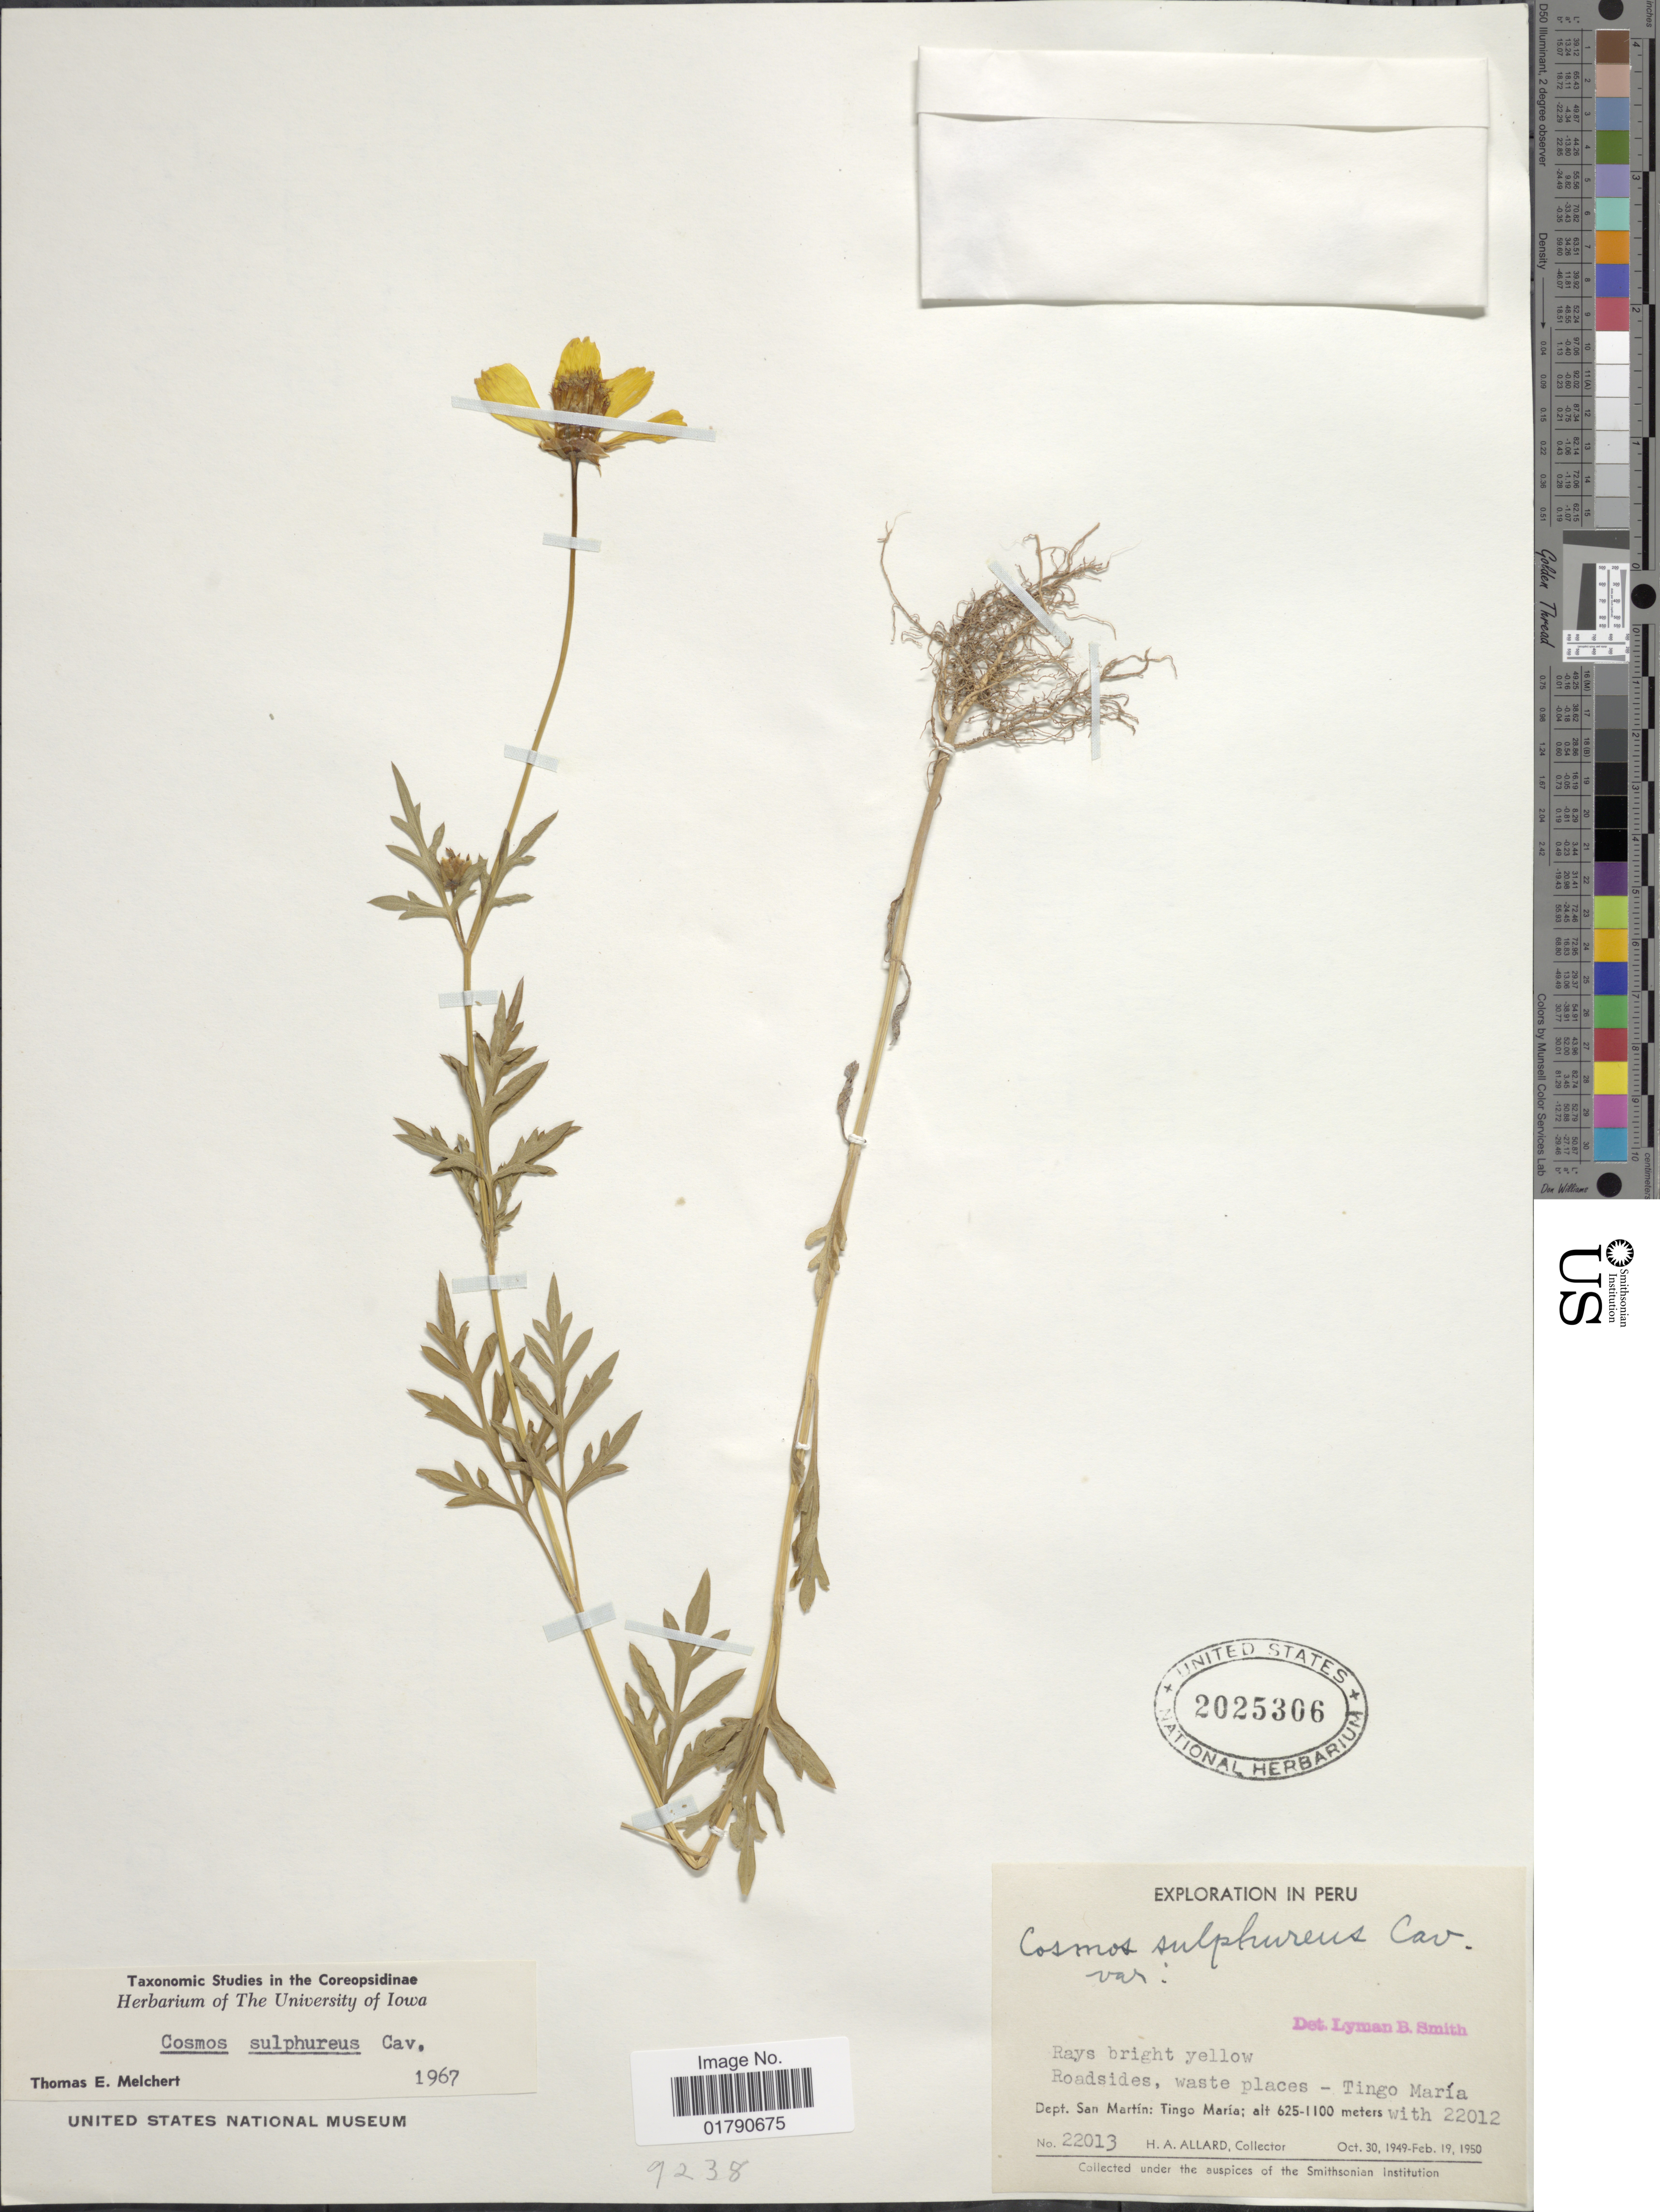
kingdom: Plantae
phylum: Tracheophyta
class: Magnoliopsida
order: Asterales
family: Asteraceae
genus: Cosmos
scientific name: Cosmos sulphureus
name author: Cav.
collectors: H. A. Allard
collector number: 22013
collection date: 1949-10-30/1950-02-19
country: Peru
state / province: San Martín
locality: Tingo Maria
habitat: roadsides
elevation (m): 625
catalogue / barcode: US 2025306